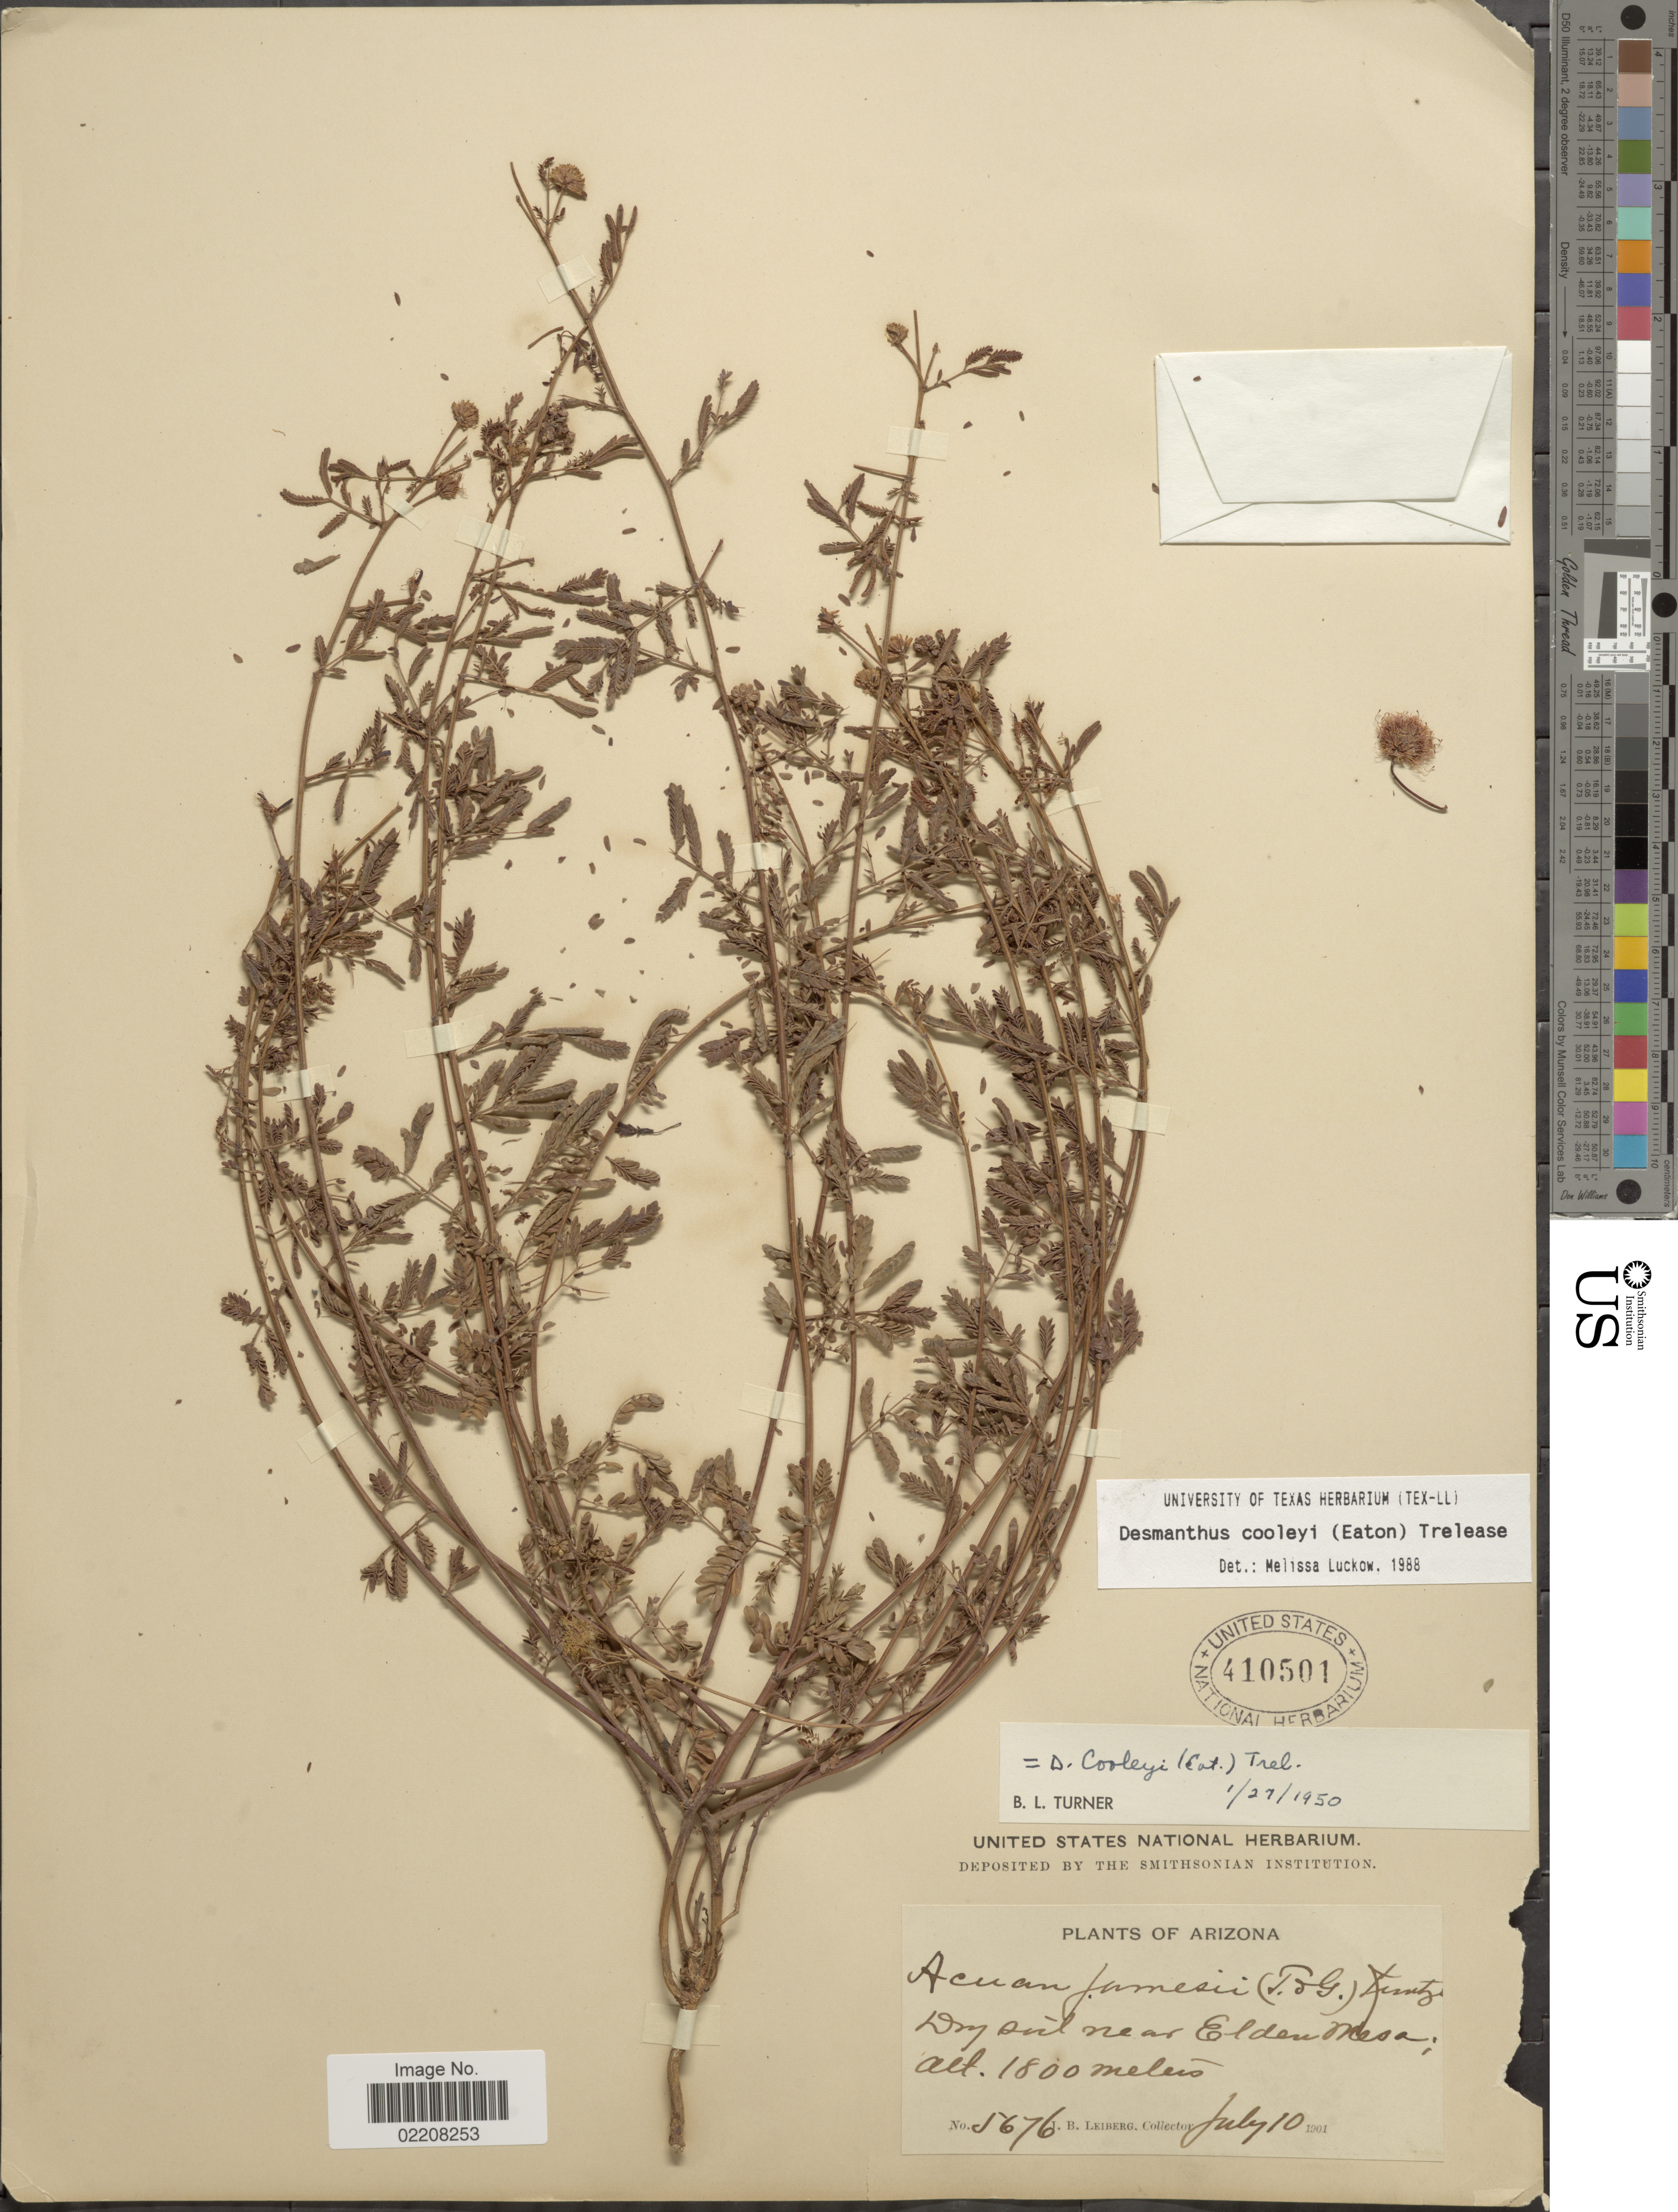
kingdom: Plantae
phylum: Tracheophyta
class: Magnoliopsida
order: Fabales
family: Fabaceae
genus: Desmanthus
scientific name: Desmanthus cooleyi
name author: (Eaton) Trel.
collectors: J. B. Leiberg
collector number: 5676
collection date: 1901-07-10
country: United States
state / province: Arizona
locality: Near Elden Mesa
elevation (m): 1800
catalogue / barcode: US 410501